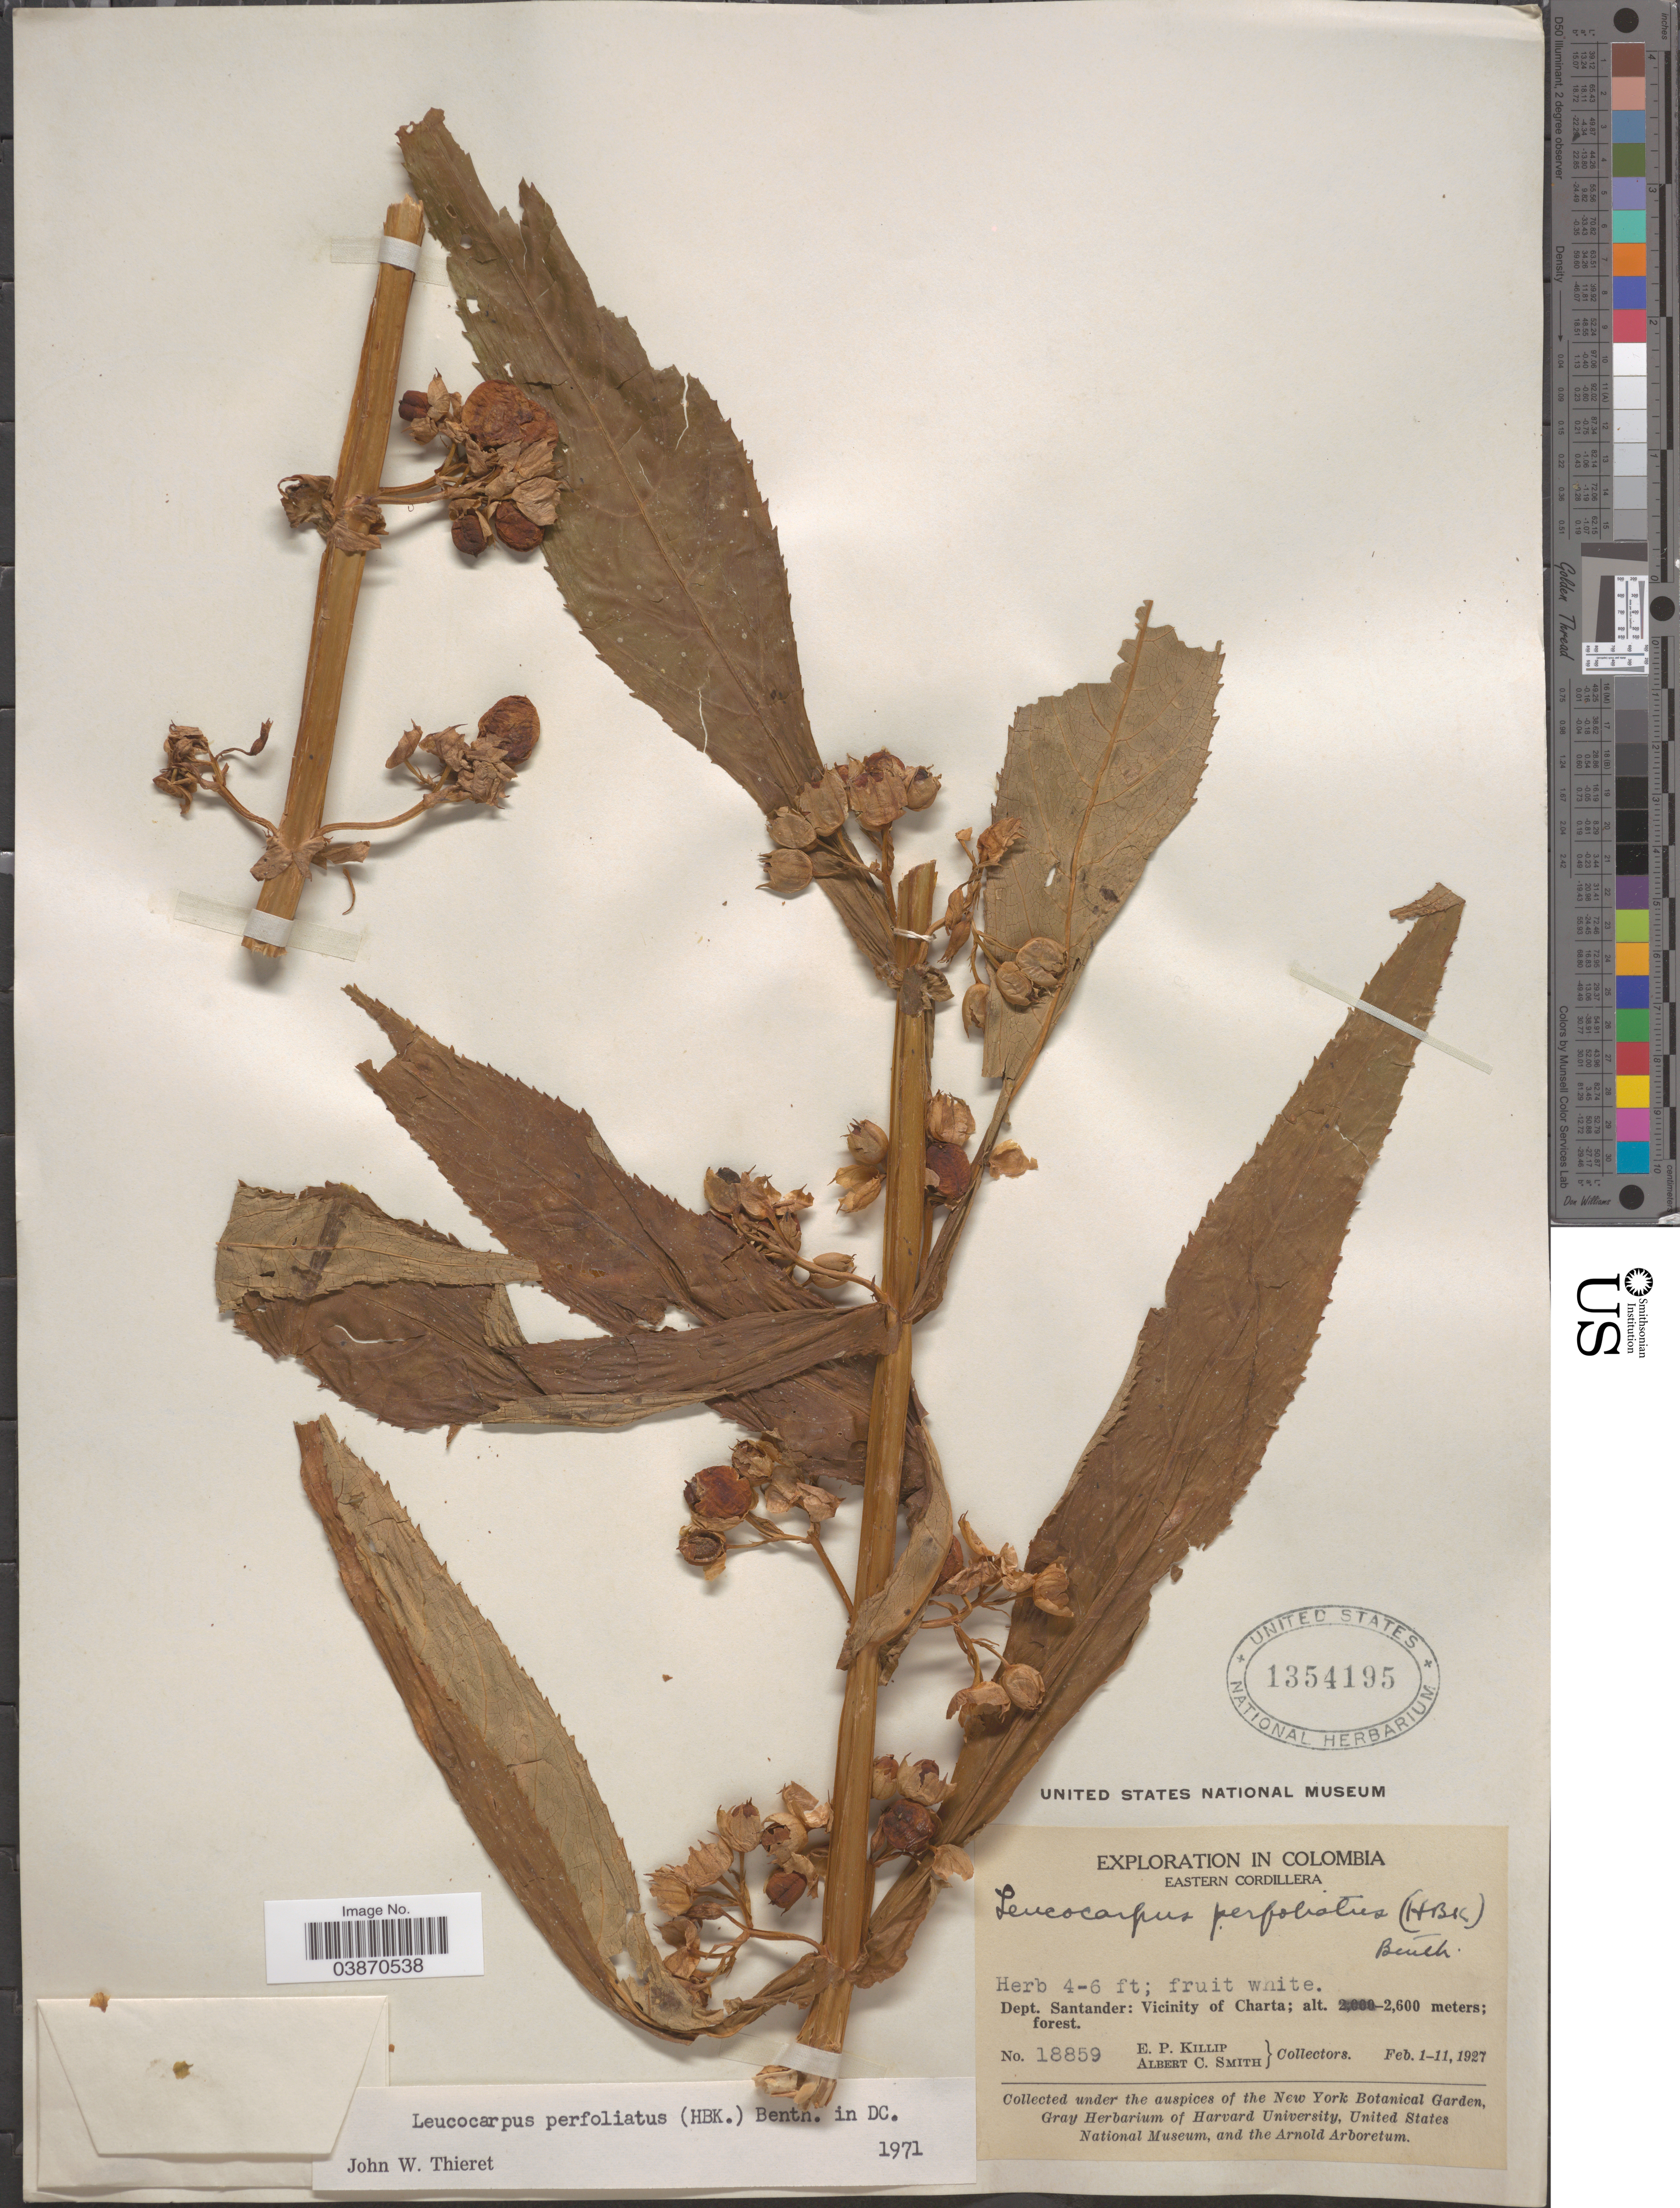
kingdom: Plantae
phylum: Tracheophyta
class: Magnoliopsida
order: Lamiales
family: Phrymaceae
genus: Leucocarpus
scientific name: Leucocarpus perfoliatus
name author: (Kunth) Benth.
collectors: E. P. Killip & A. C. Smith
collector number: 18859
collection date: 1927-02-01/1927-02-11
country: Colombia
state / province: Santander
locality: Eastern Cordillera. Dept. Santander: Vicinity of Charta.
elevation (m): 2600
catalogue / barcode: US 1354195